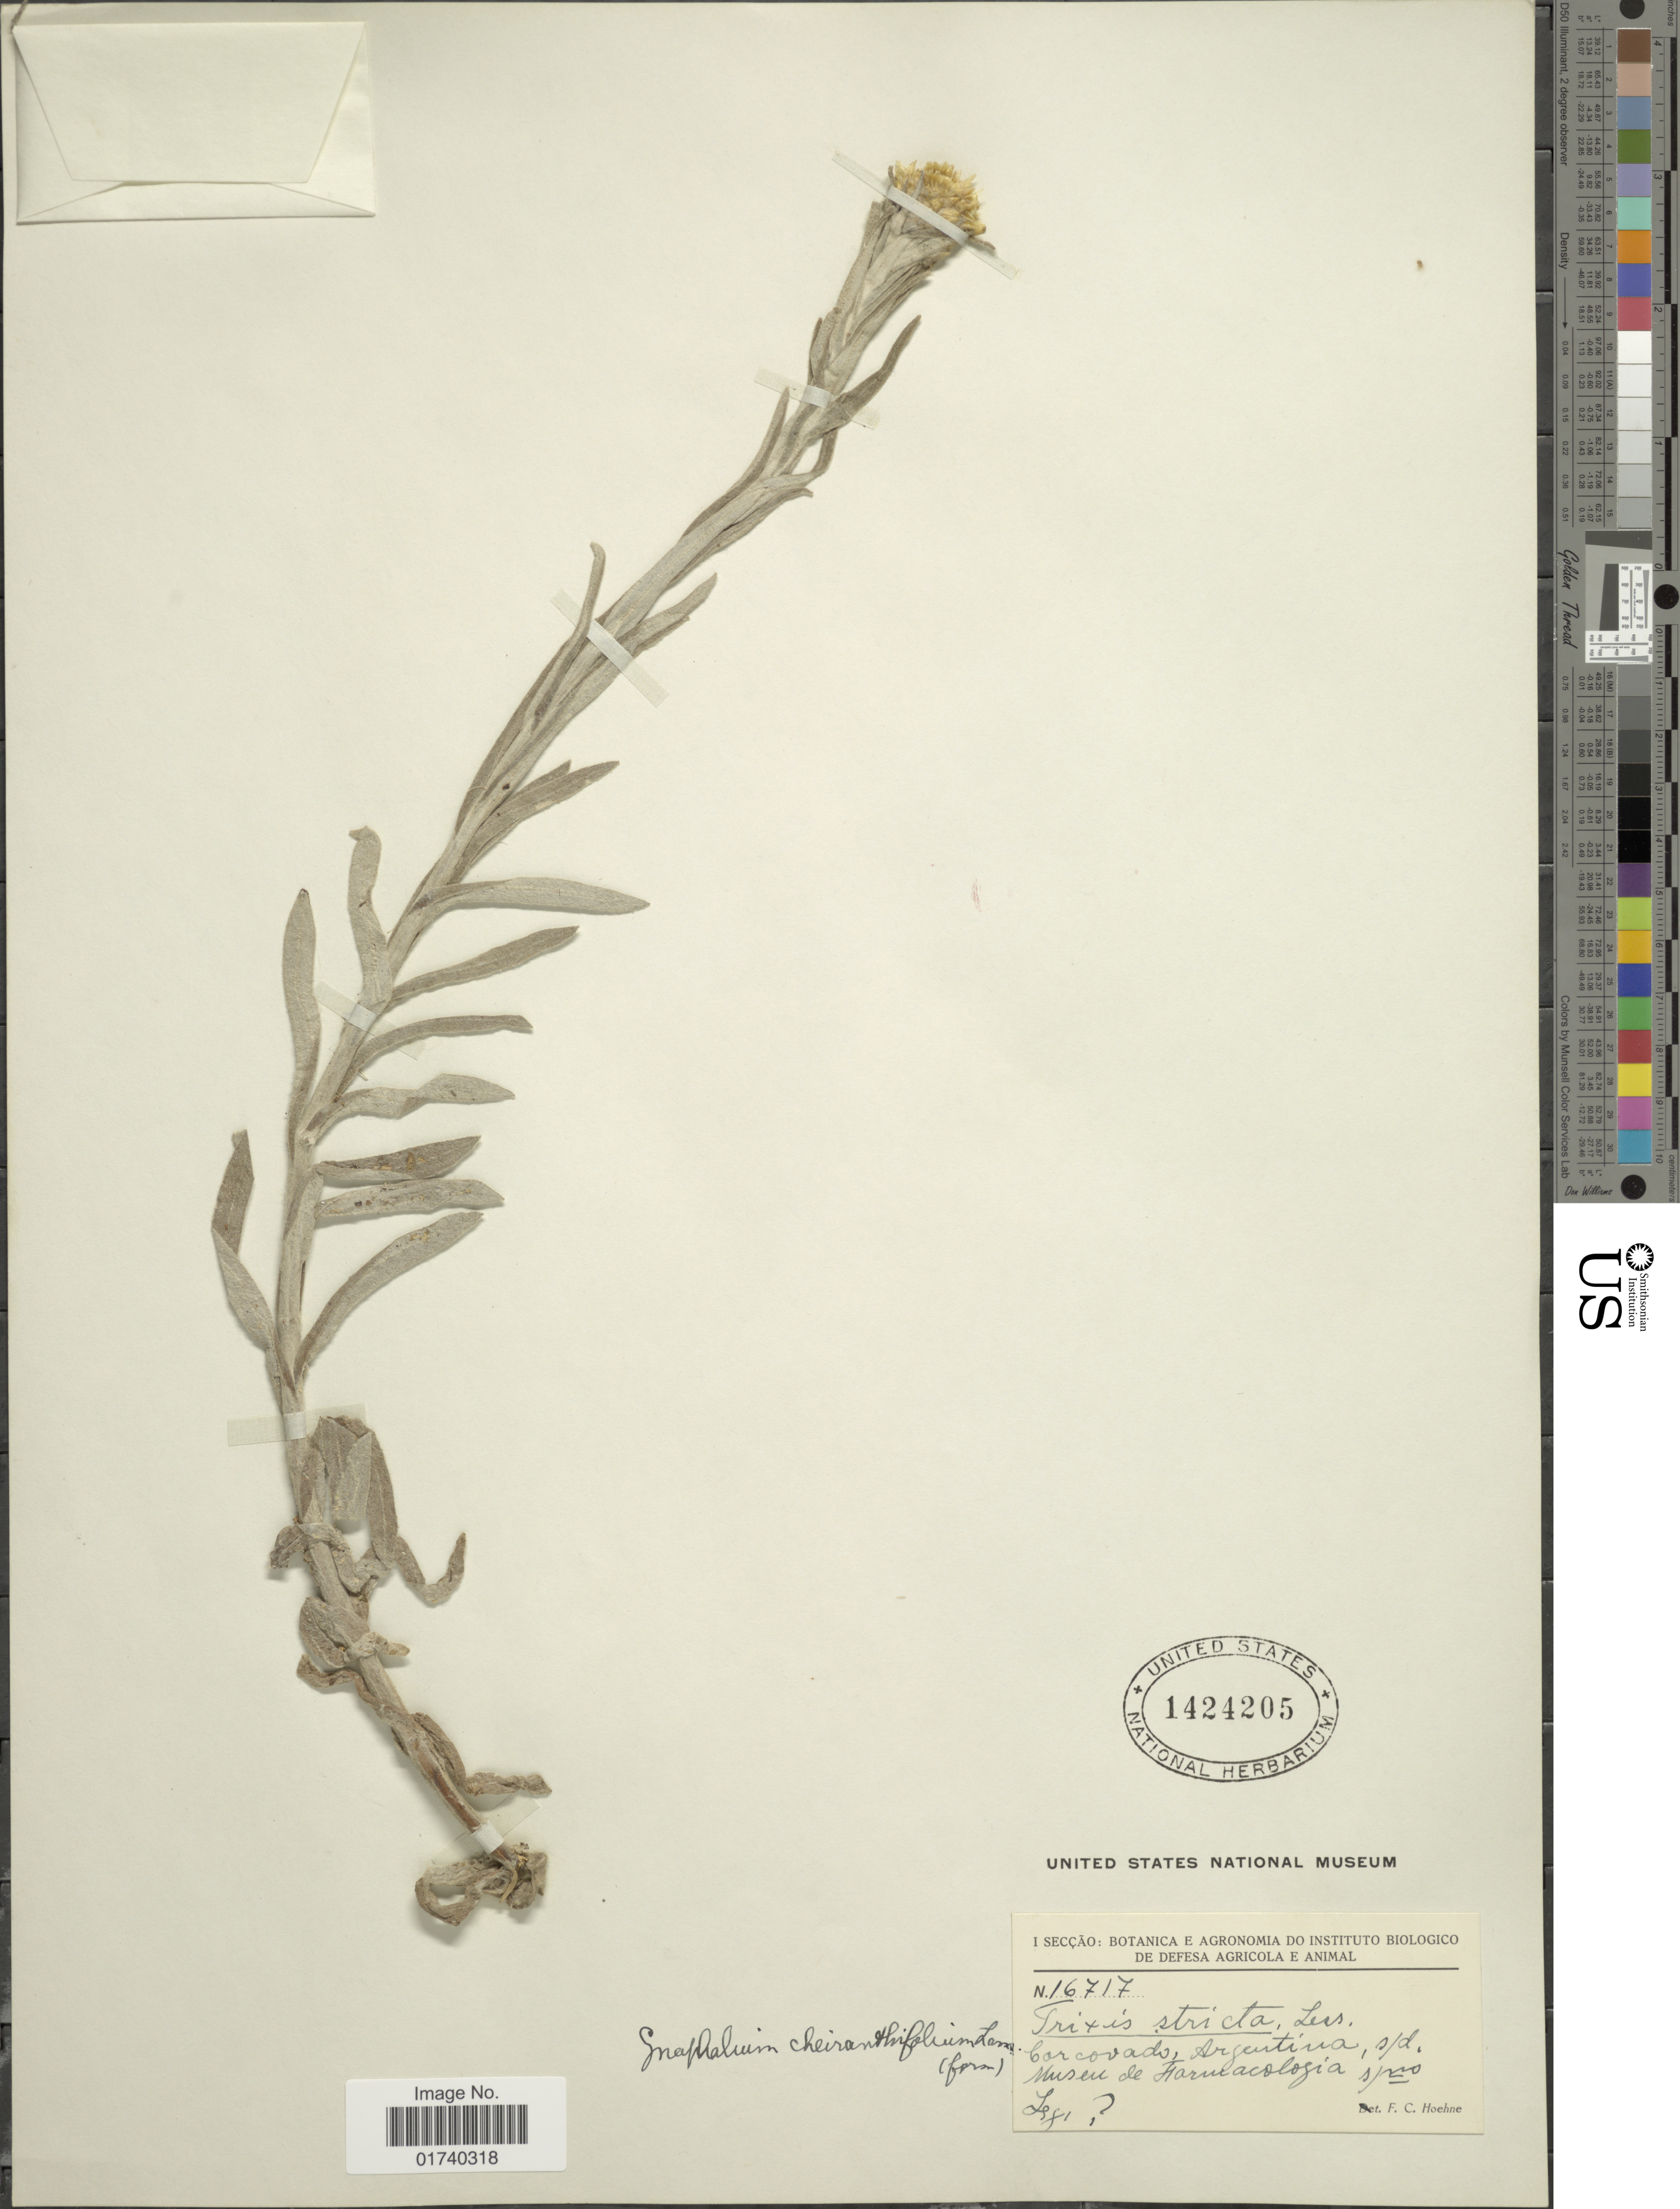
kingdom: Plantae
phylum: Tracheophyta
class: Magnoliopsida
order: Asterales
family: Asteraceae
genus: Pseudognaphalium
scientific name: Pseudognaphalium cheiranthifolium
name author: (Lam.) Hilliard & B.L. Burtt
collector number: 16717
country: Argentina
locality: Corcovado.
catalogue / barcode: US 1424205